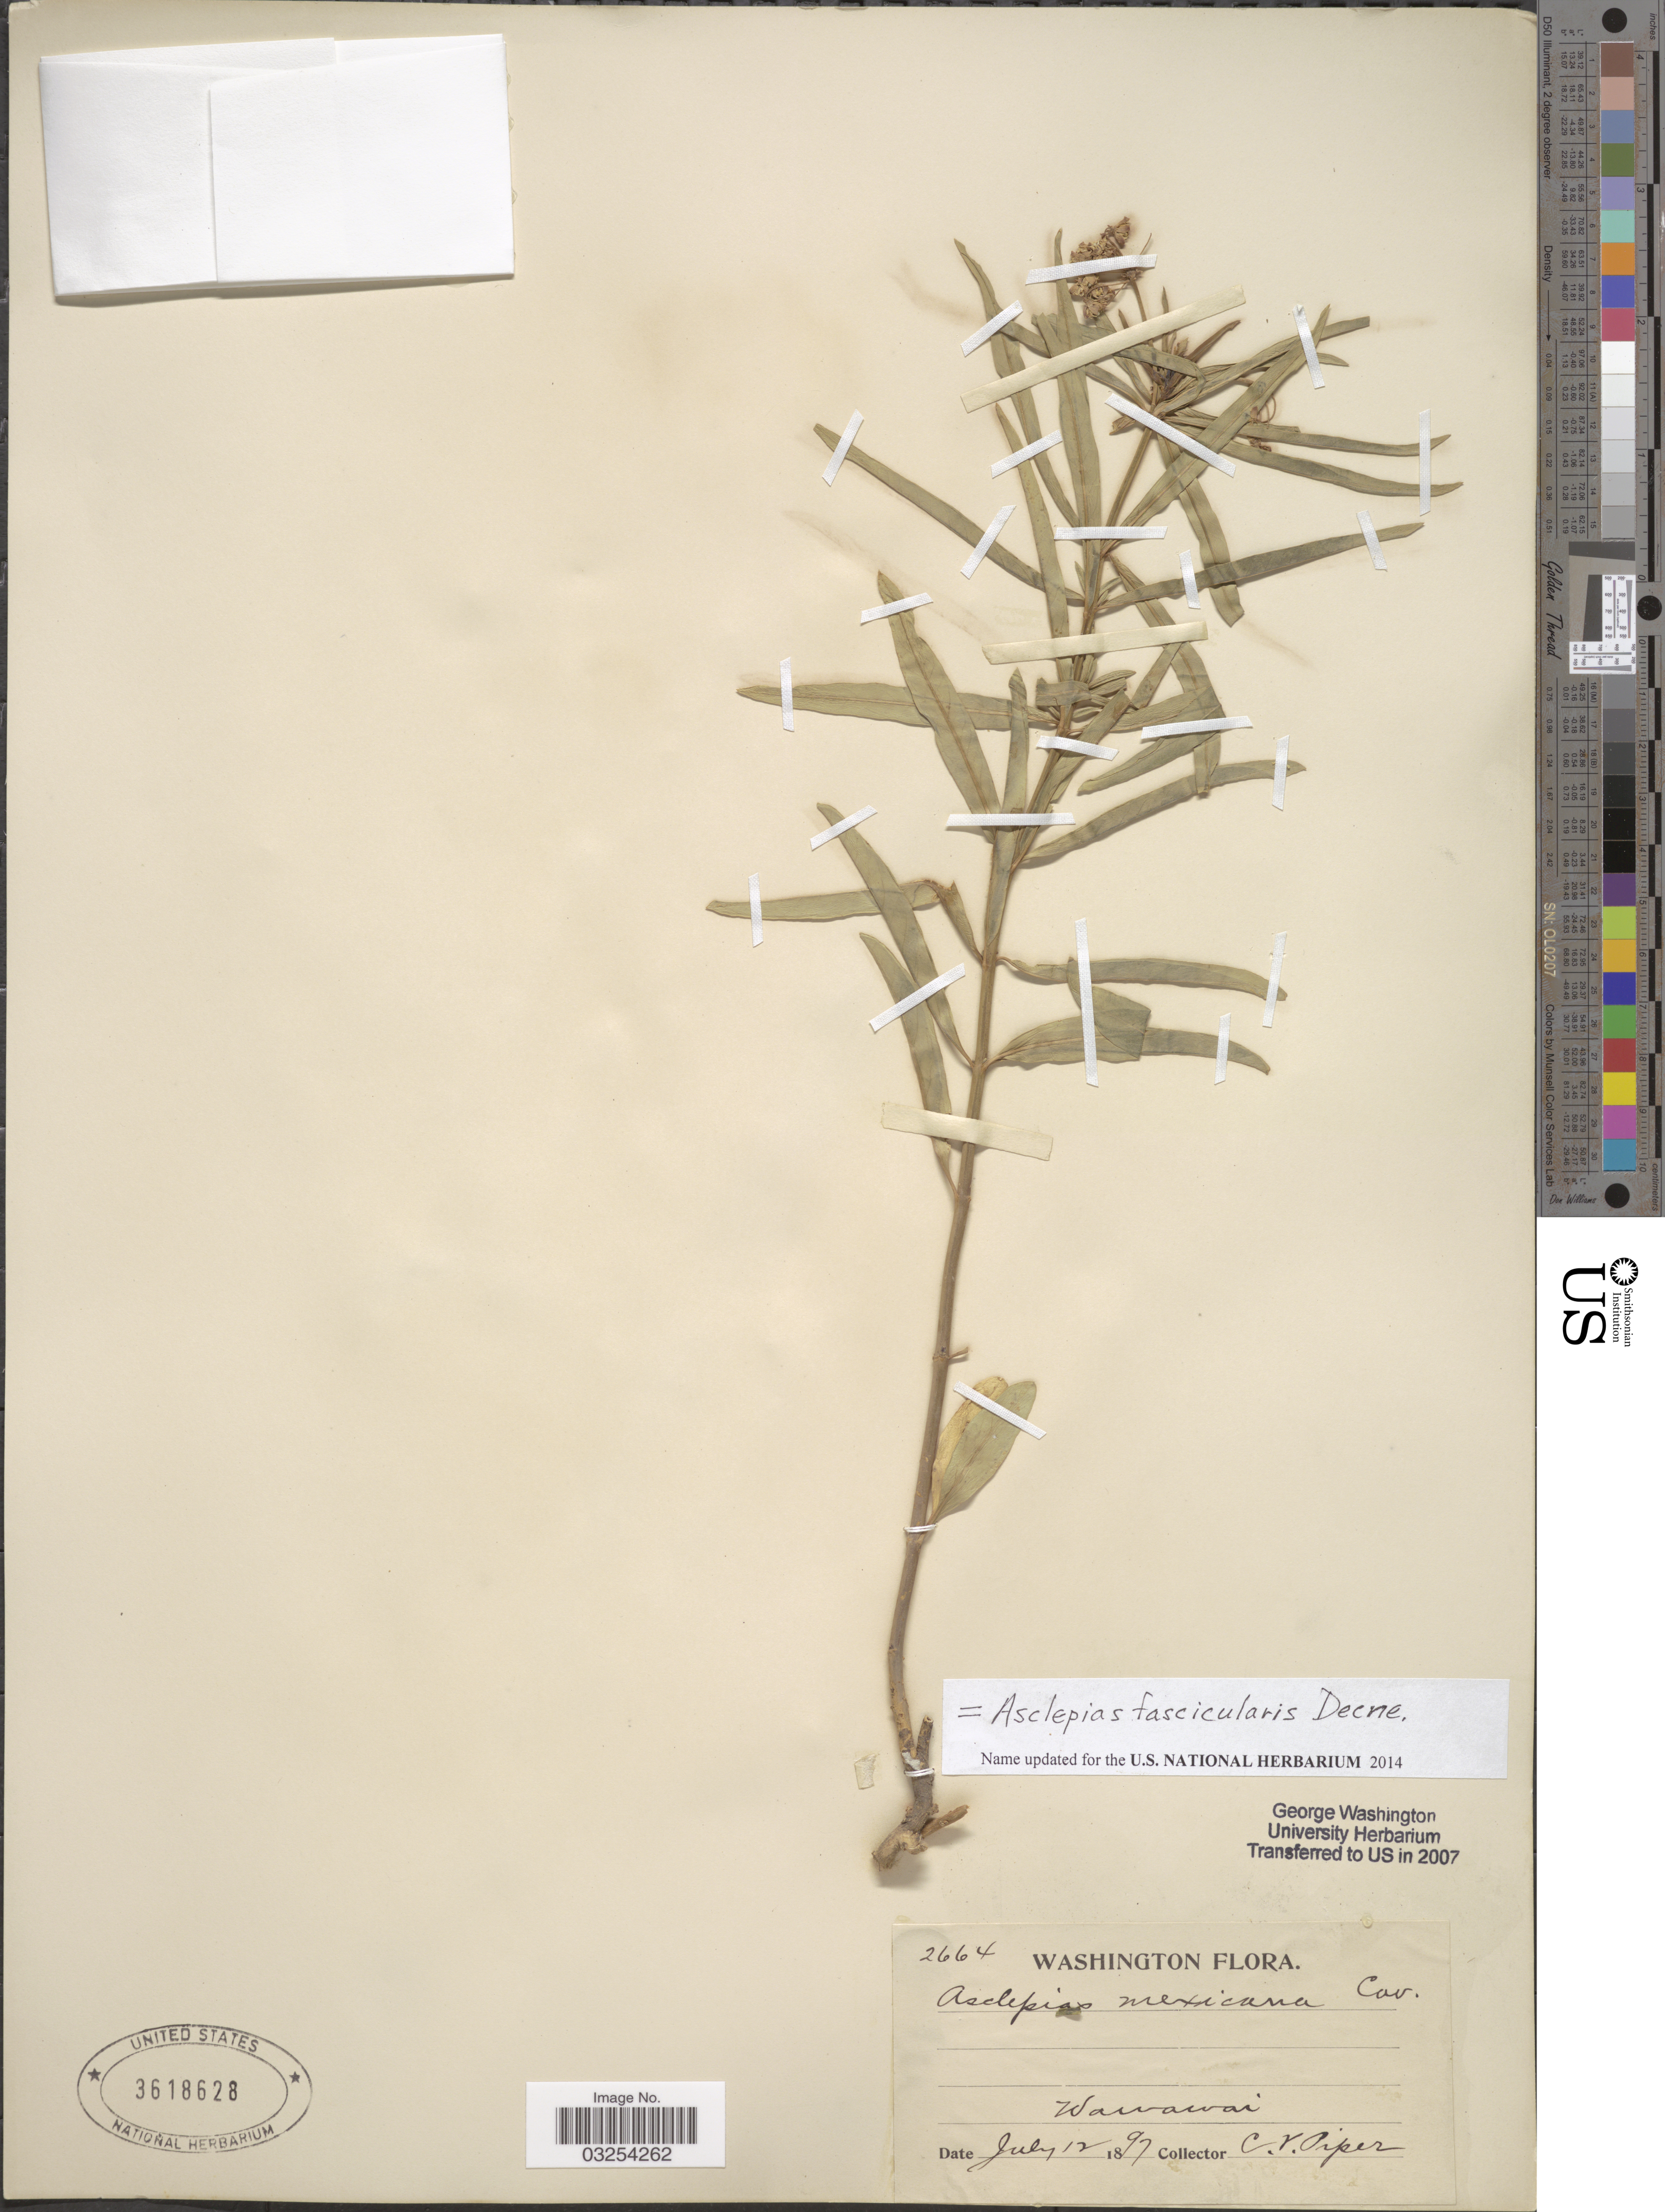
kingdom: Plantae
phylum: Tracheophyta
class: Magnoliopsida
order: Gentianales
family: Apocynaceae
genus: Asclepias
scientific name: Asclepias fascicularis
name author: Decne.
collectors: C. V. Piper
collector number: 2664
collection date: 1897-07-12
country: United States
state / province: Washington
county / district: Whitman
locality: Wawawai.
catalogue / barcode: US 3618628